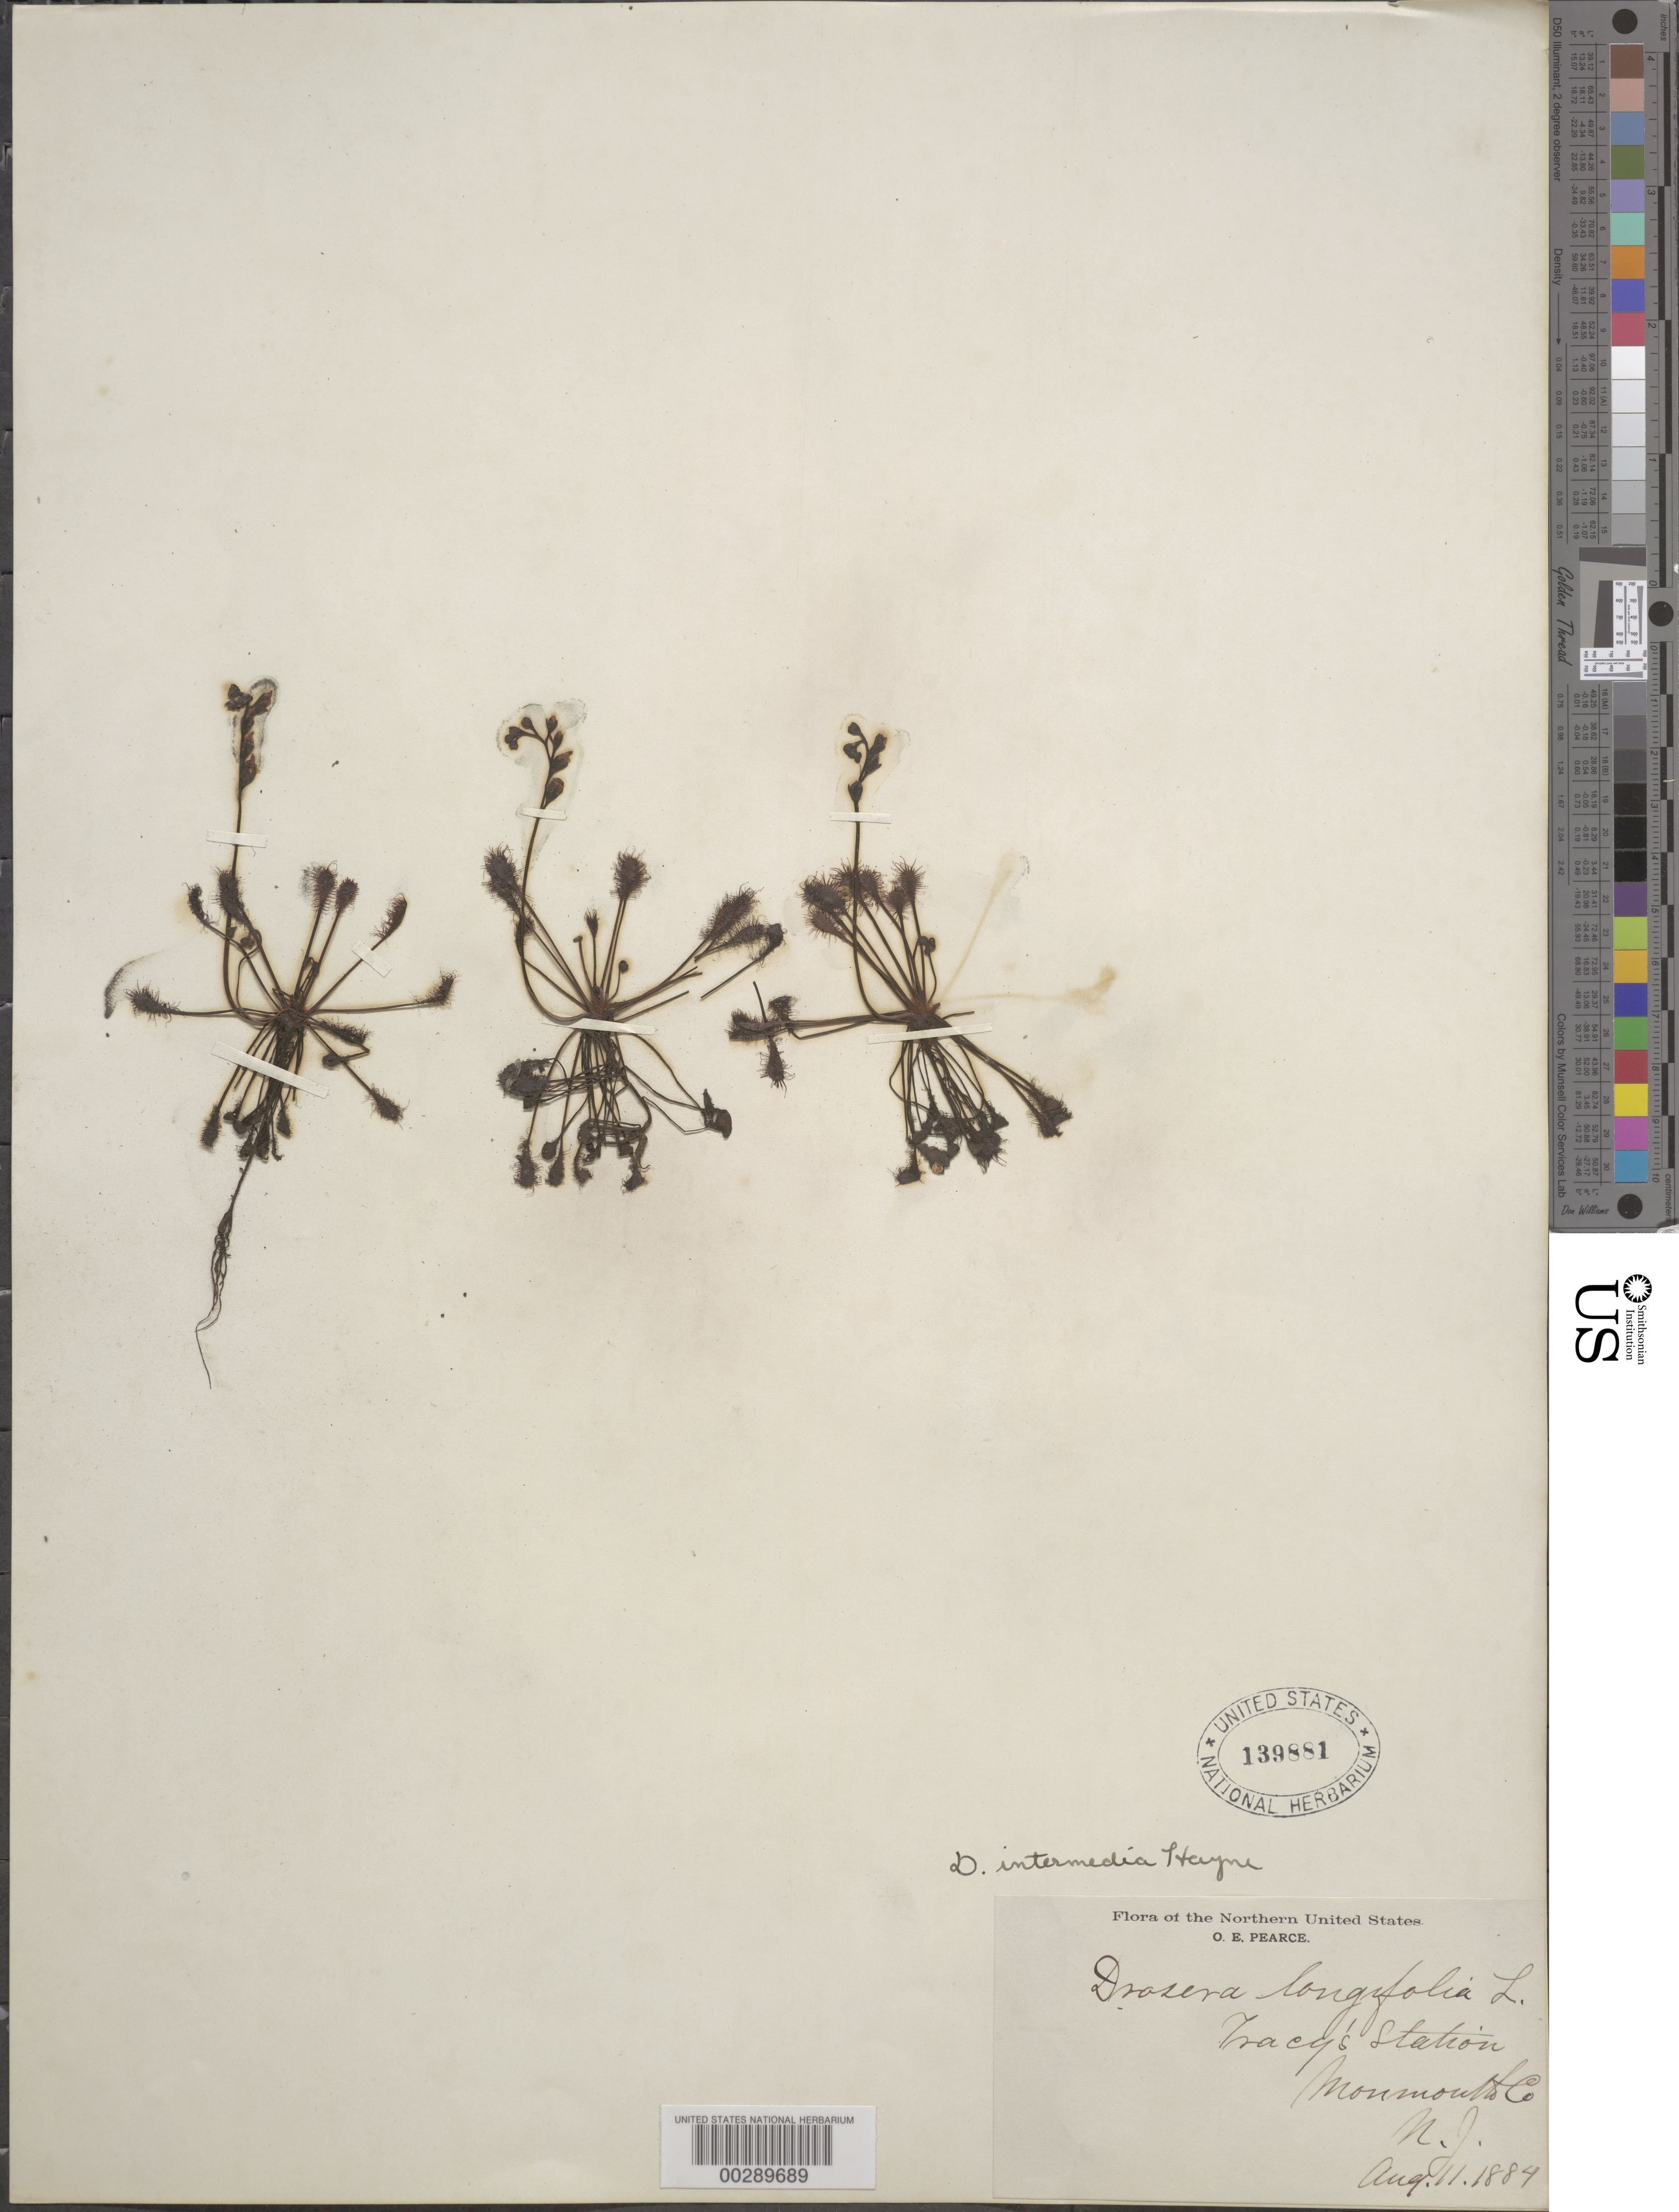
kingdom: Plantae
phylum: Tracheophyta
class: Magnoliopsida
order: Caryophyllales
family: Droseraceae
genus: Drosera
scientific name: Drosera intermedia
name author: Hayne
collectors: O. E. Pearce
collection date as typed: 11 Aug 1887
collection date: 1887-08-11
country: United States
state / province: New Jersey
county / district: Monmouth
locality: Tracy's station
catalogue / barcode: US 139881